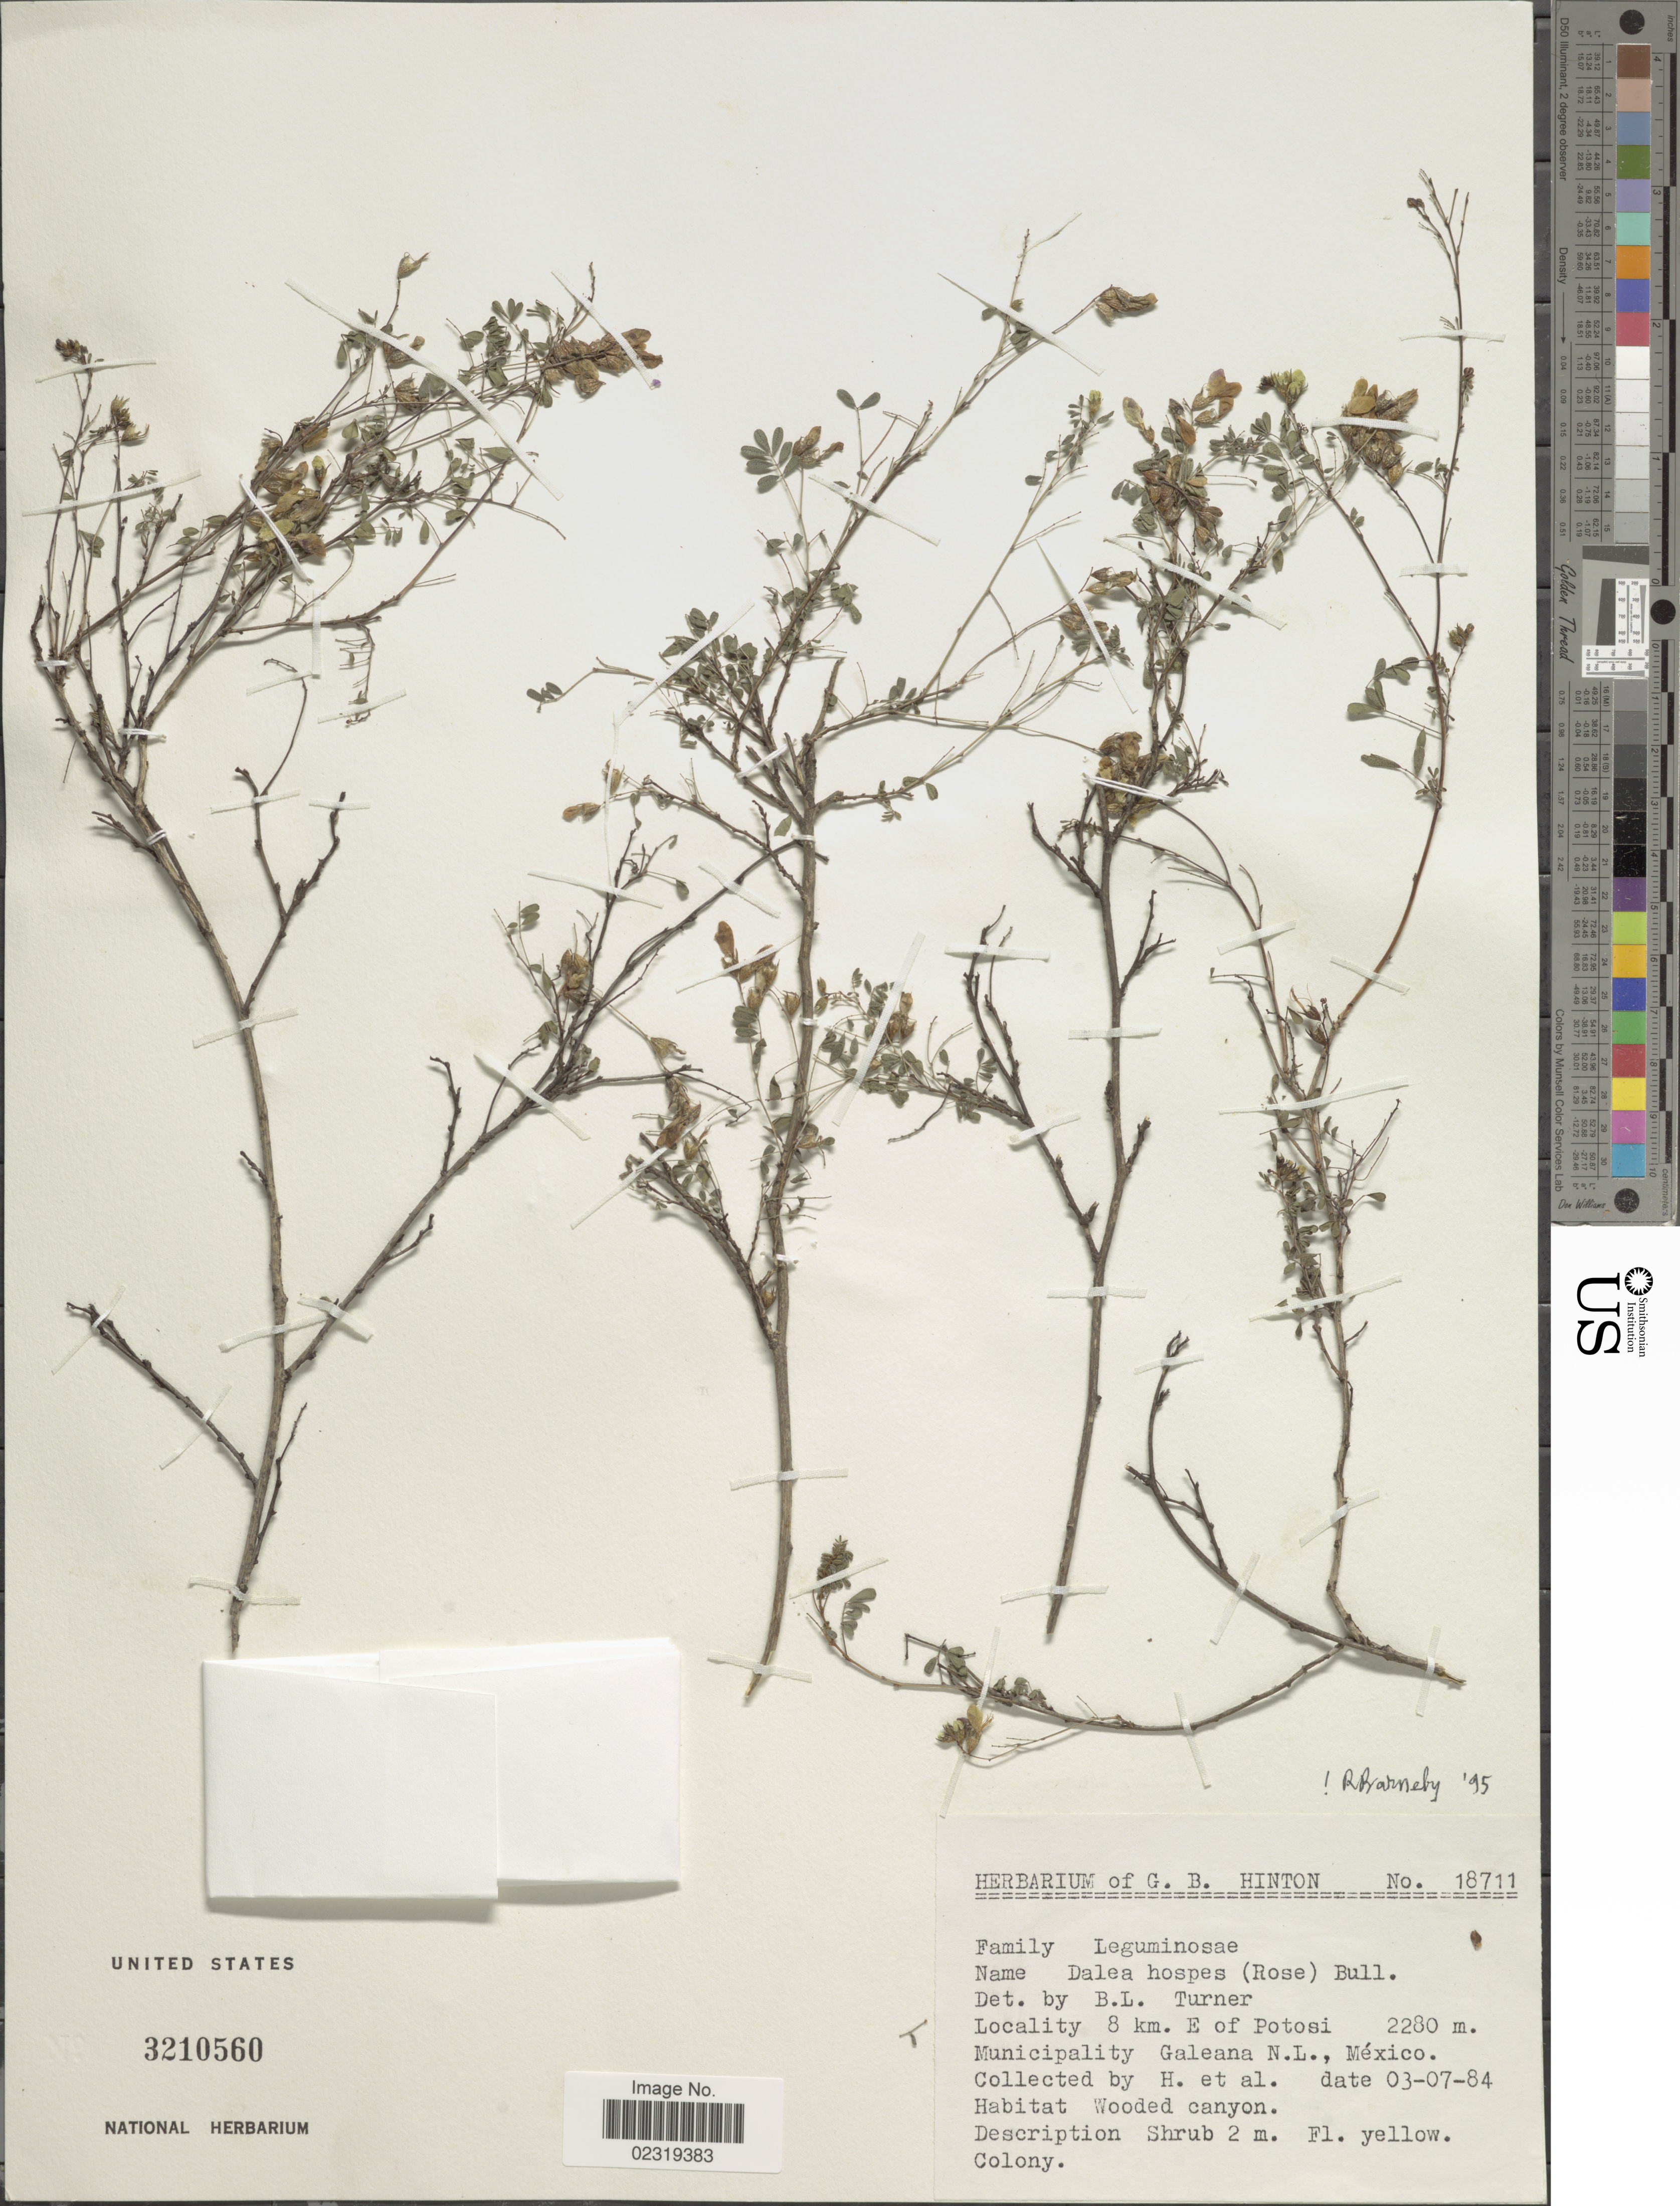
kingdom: Plantae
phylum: Tracheophyta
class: Magnoliopsida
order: Fabales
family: Fabaceae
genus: Dalea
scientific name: Dalea hospes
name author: (Rose) Bullock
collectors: G. B. Hinton & et al.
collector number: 18711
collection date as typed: Transcribed d/m/y: 3/7/84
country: Mexico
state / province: México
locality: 8 km E of Potosi, Municipality Galeana N. L.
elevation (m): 2280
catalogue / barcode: US 3210560